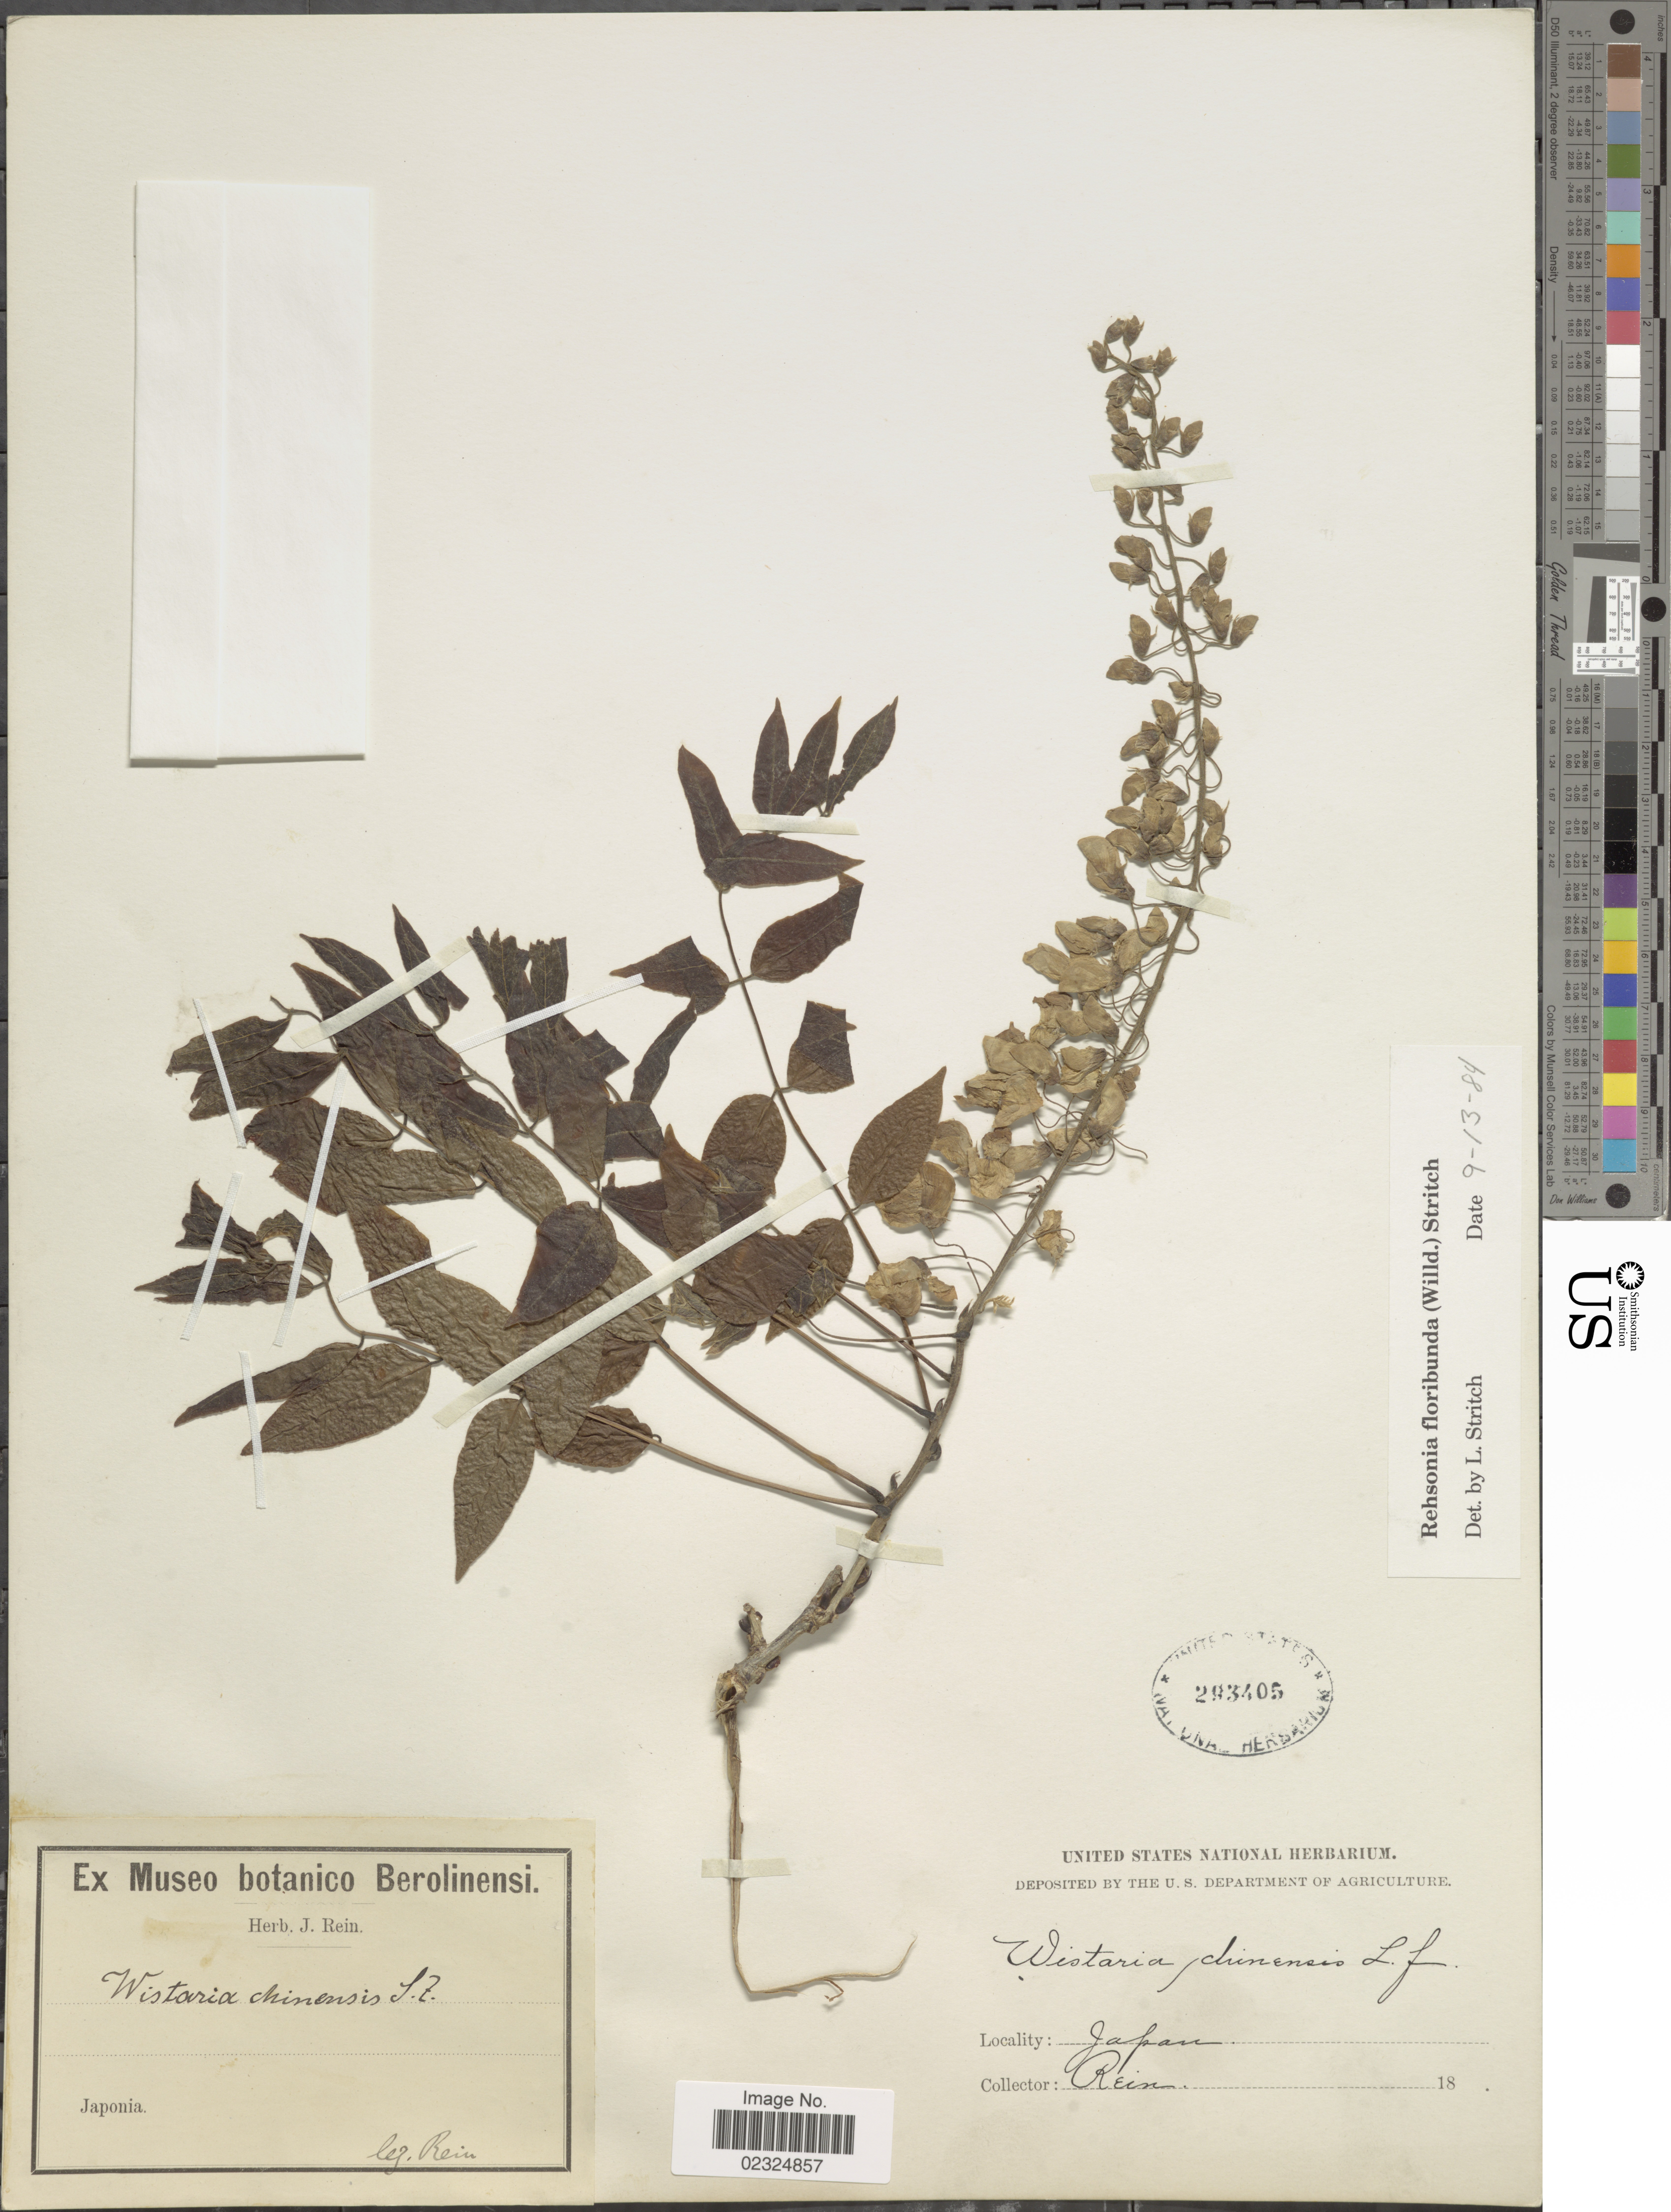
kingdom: Plantae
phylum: Tracheophyta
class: Magnoliopsida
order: Fabales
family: Fabaceae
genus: Wisteria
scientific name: Wisteria floribunda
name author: (Willd.) DC.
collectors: Rein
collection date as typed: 18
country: Japan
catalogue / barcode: US 293405